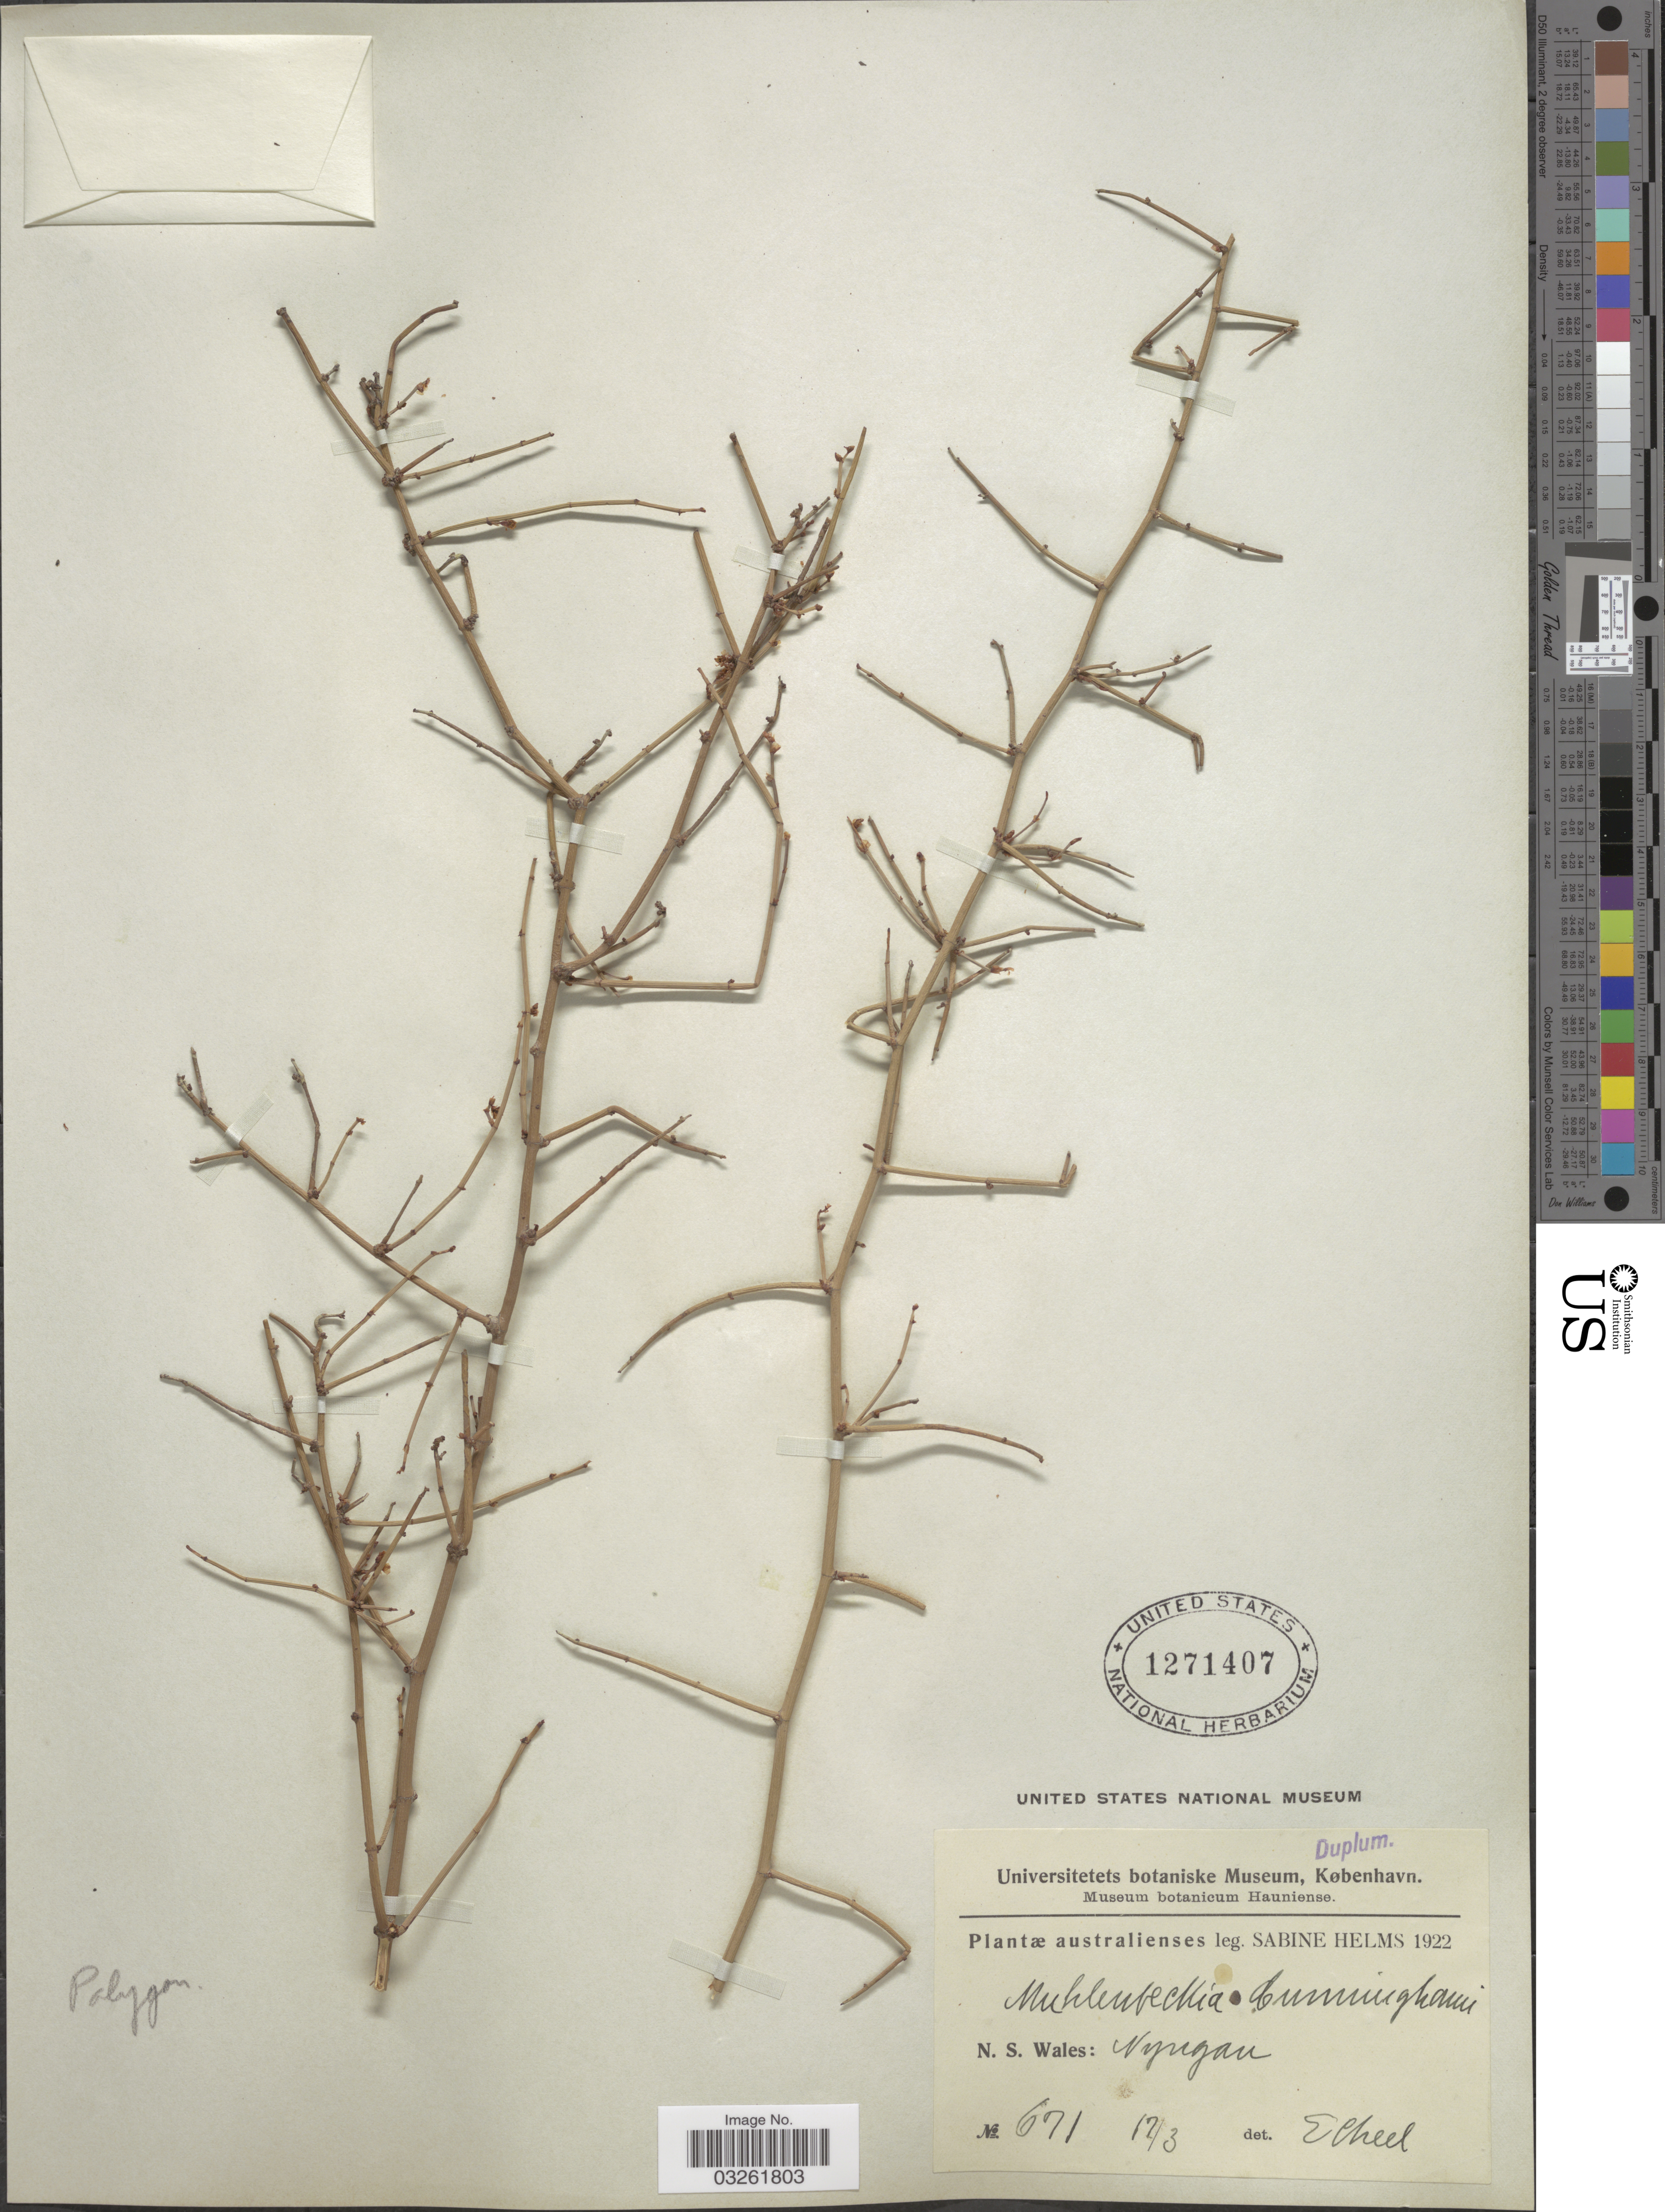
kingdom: Plantae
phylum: Tracheophyta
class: Magnoliopsida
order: Caryophyllales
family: Polygonaceae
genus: Duma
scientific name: Duma florulenta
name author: (Meisn.) T.M. Schust.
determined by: Strong, Mark T., (BOT), Smithsonian Institution - National Museum of Natural History (UNITED STATES)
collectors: S. Helms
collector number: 671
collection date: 1922-03-12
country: Australia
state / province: New South Wales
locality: Nyngan.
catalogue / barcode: US 1271407